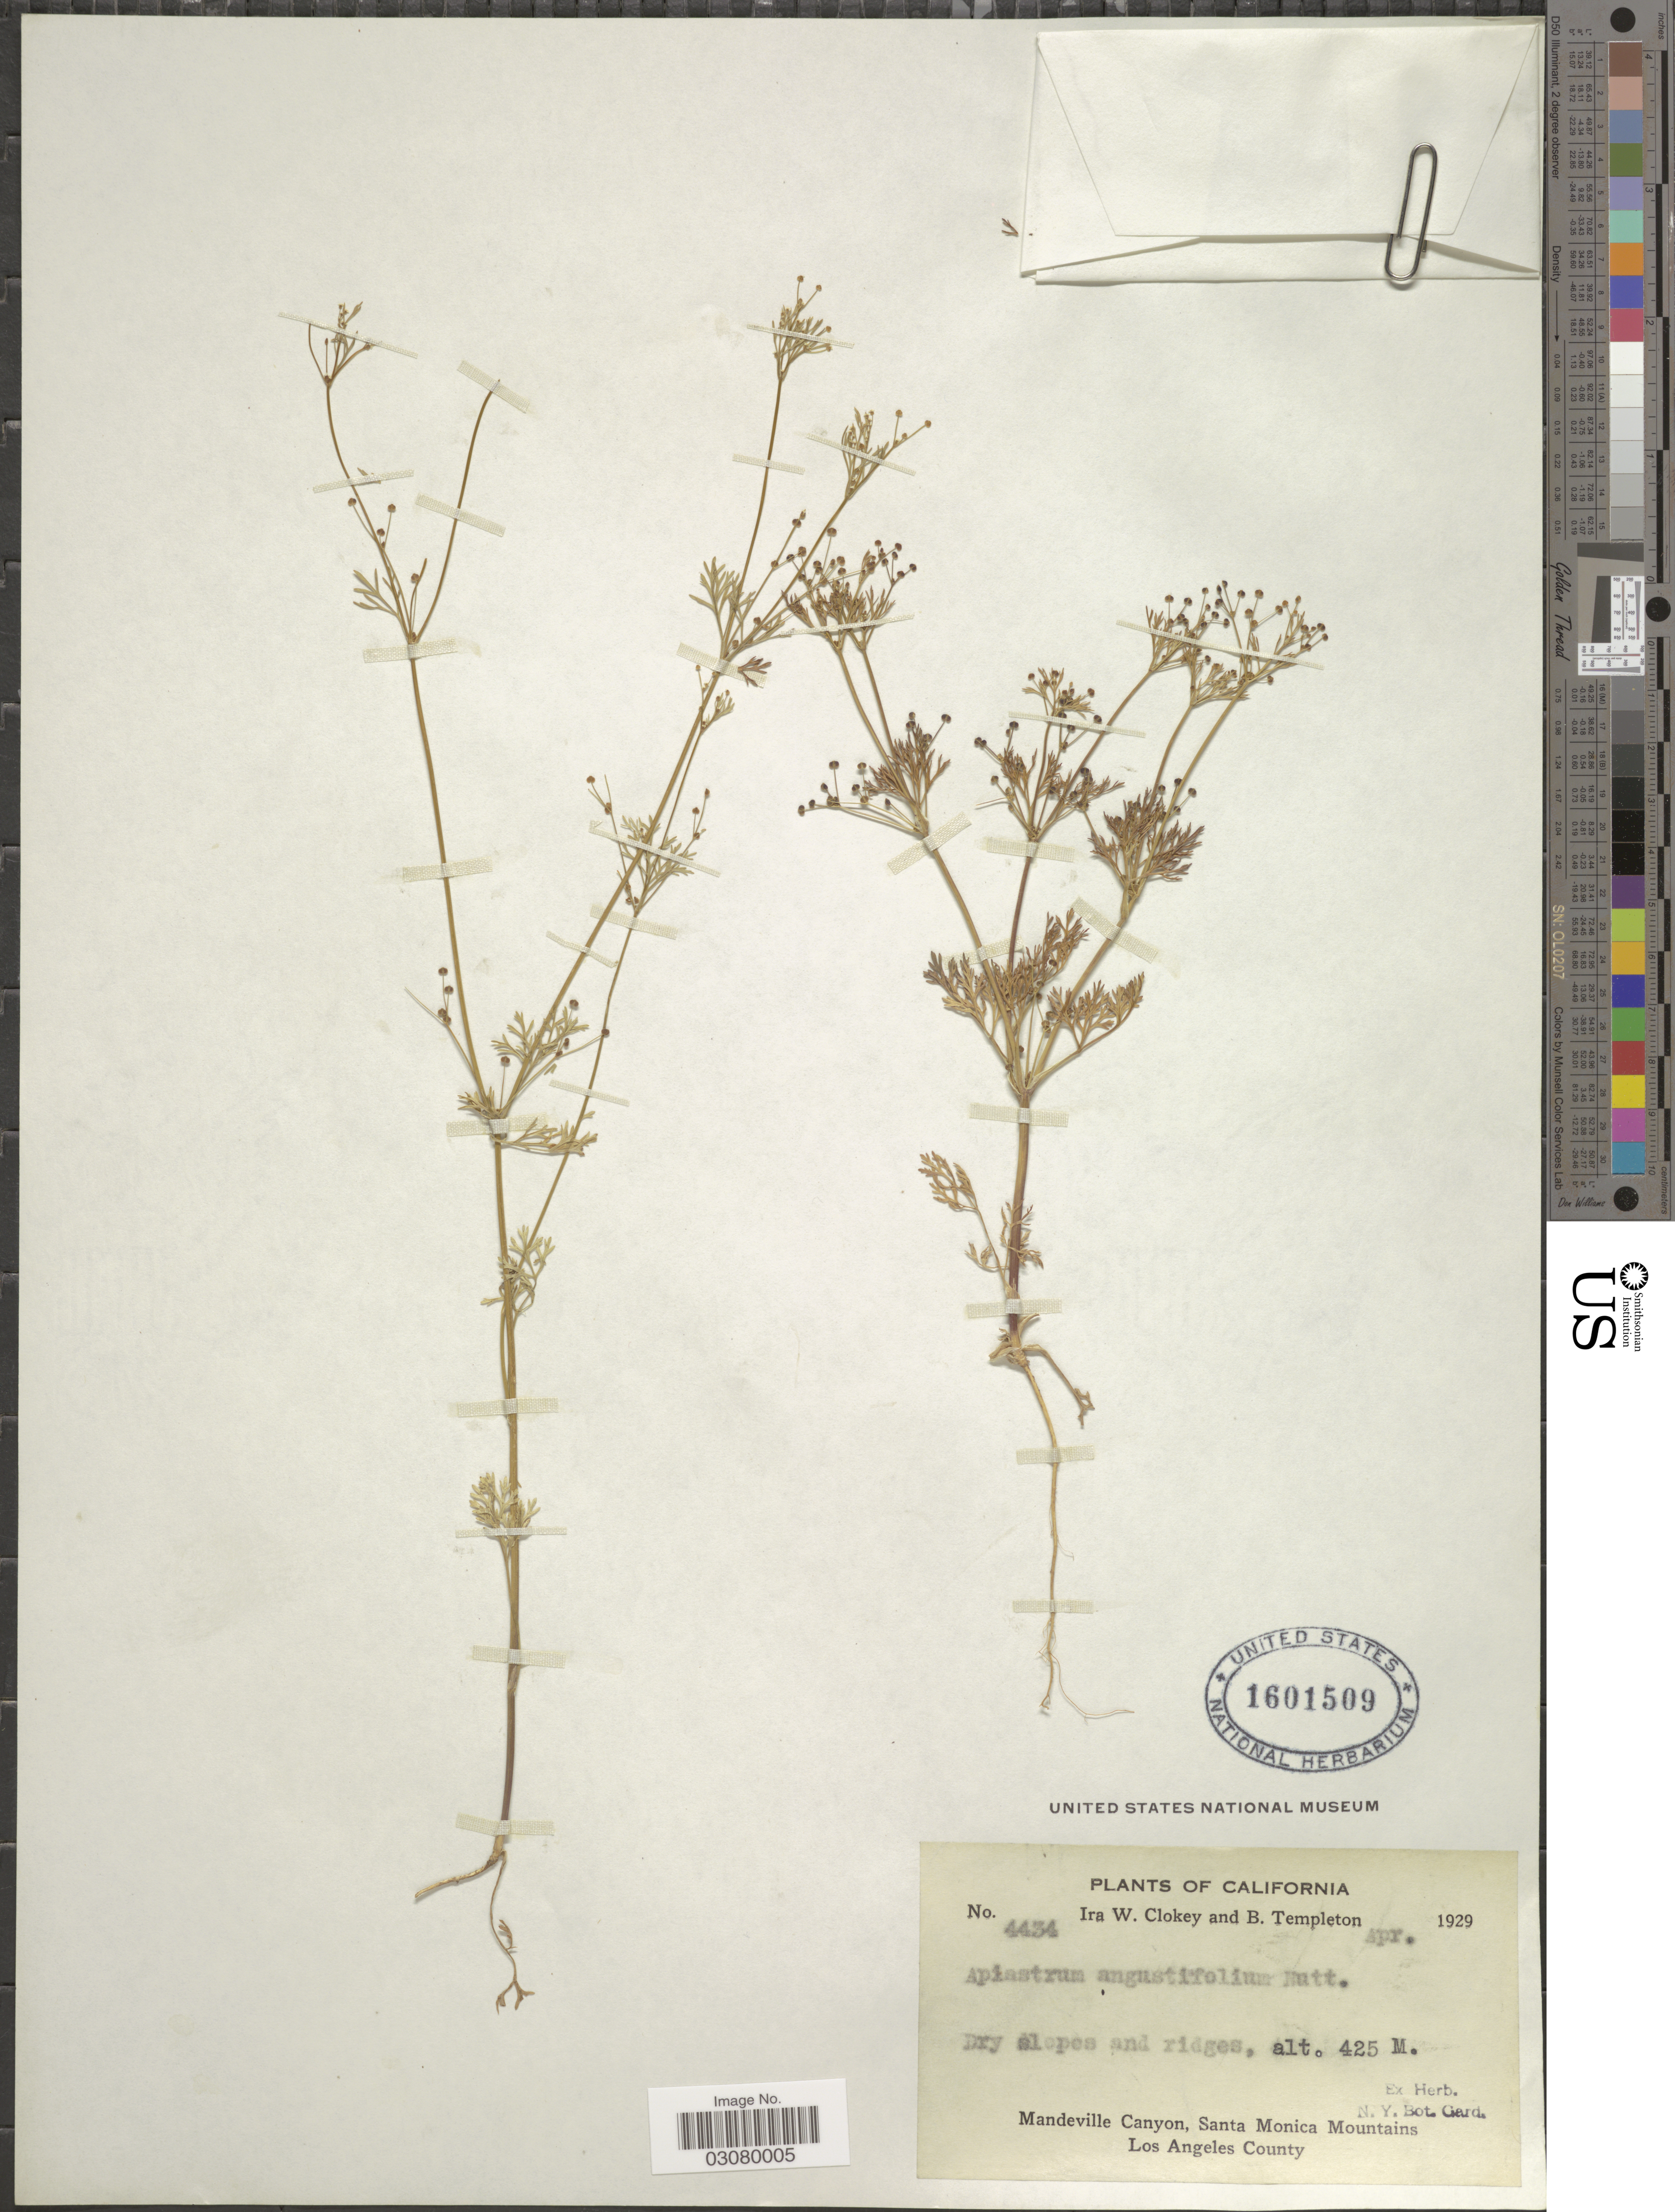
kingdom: Plantae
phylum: Tracheophyta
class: Magnoliopsida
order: Apiales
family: Apiaceae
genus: Apiastrum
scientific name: Apiastrum angustifolium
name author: Nutt.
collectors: I. W. Clokey & B. Templeton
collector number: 4434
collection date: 1929-04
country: United States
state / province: California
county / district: Los Angeles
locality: Mandeville Canyon, Santa Monica Mountains, Los Angeles County.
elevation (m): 425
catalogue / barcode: US 1601509